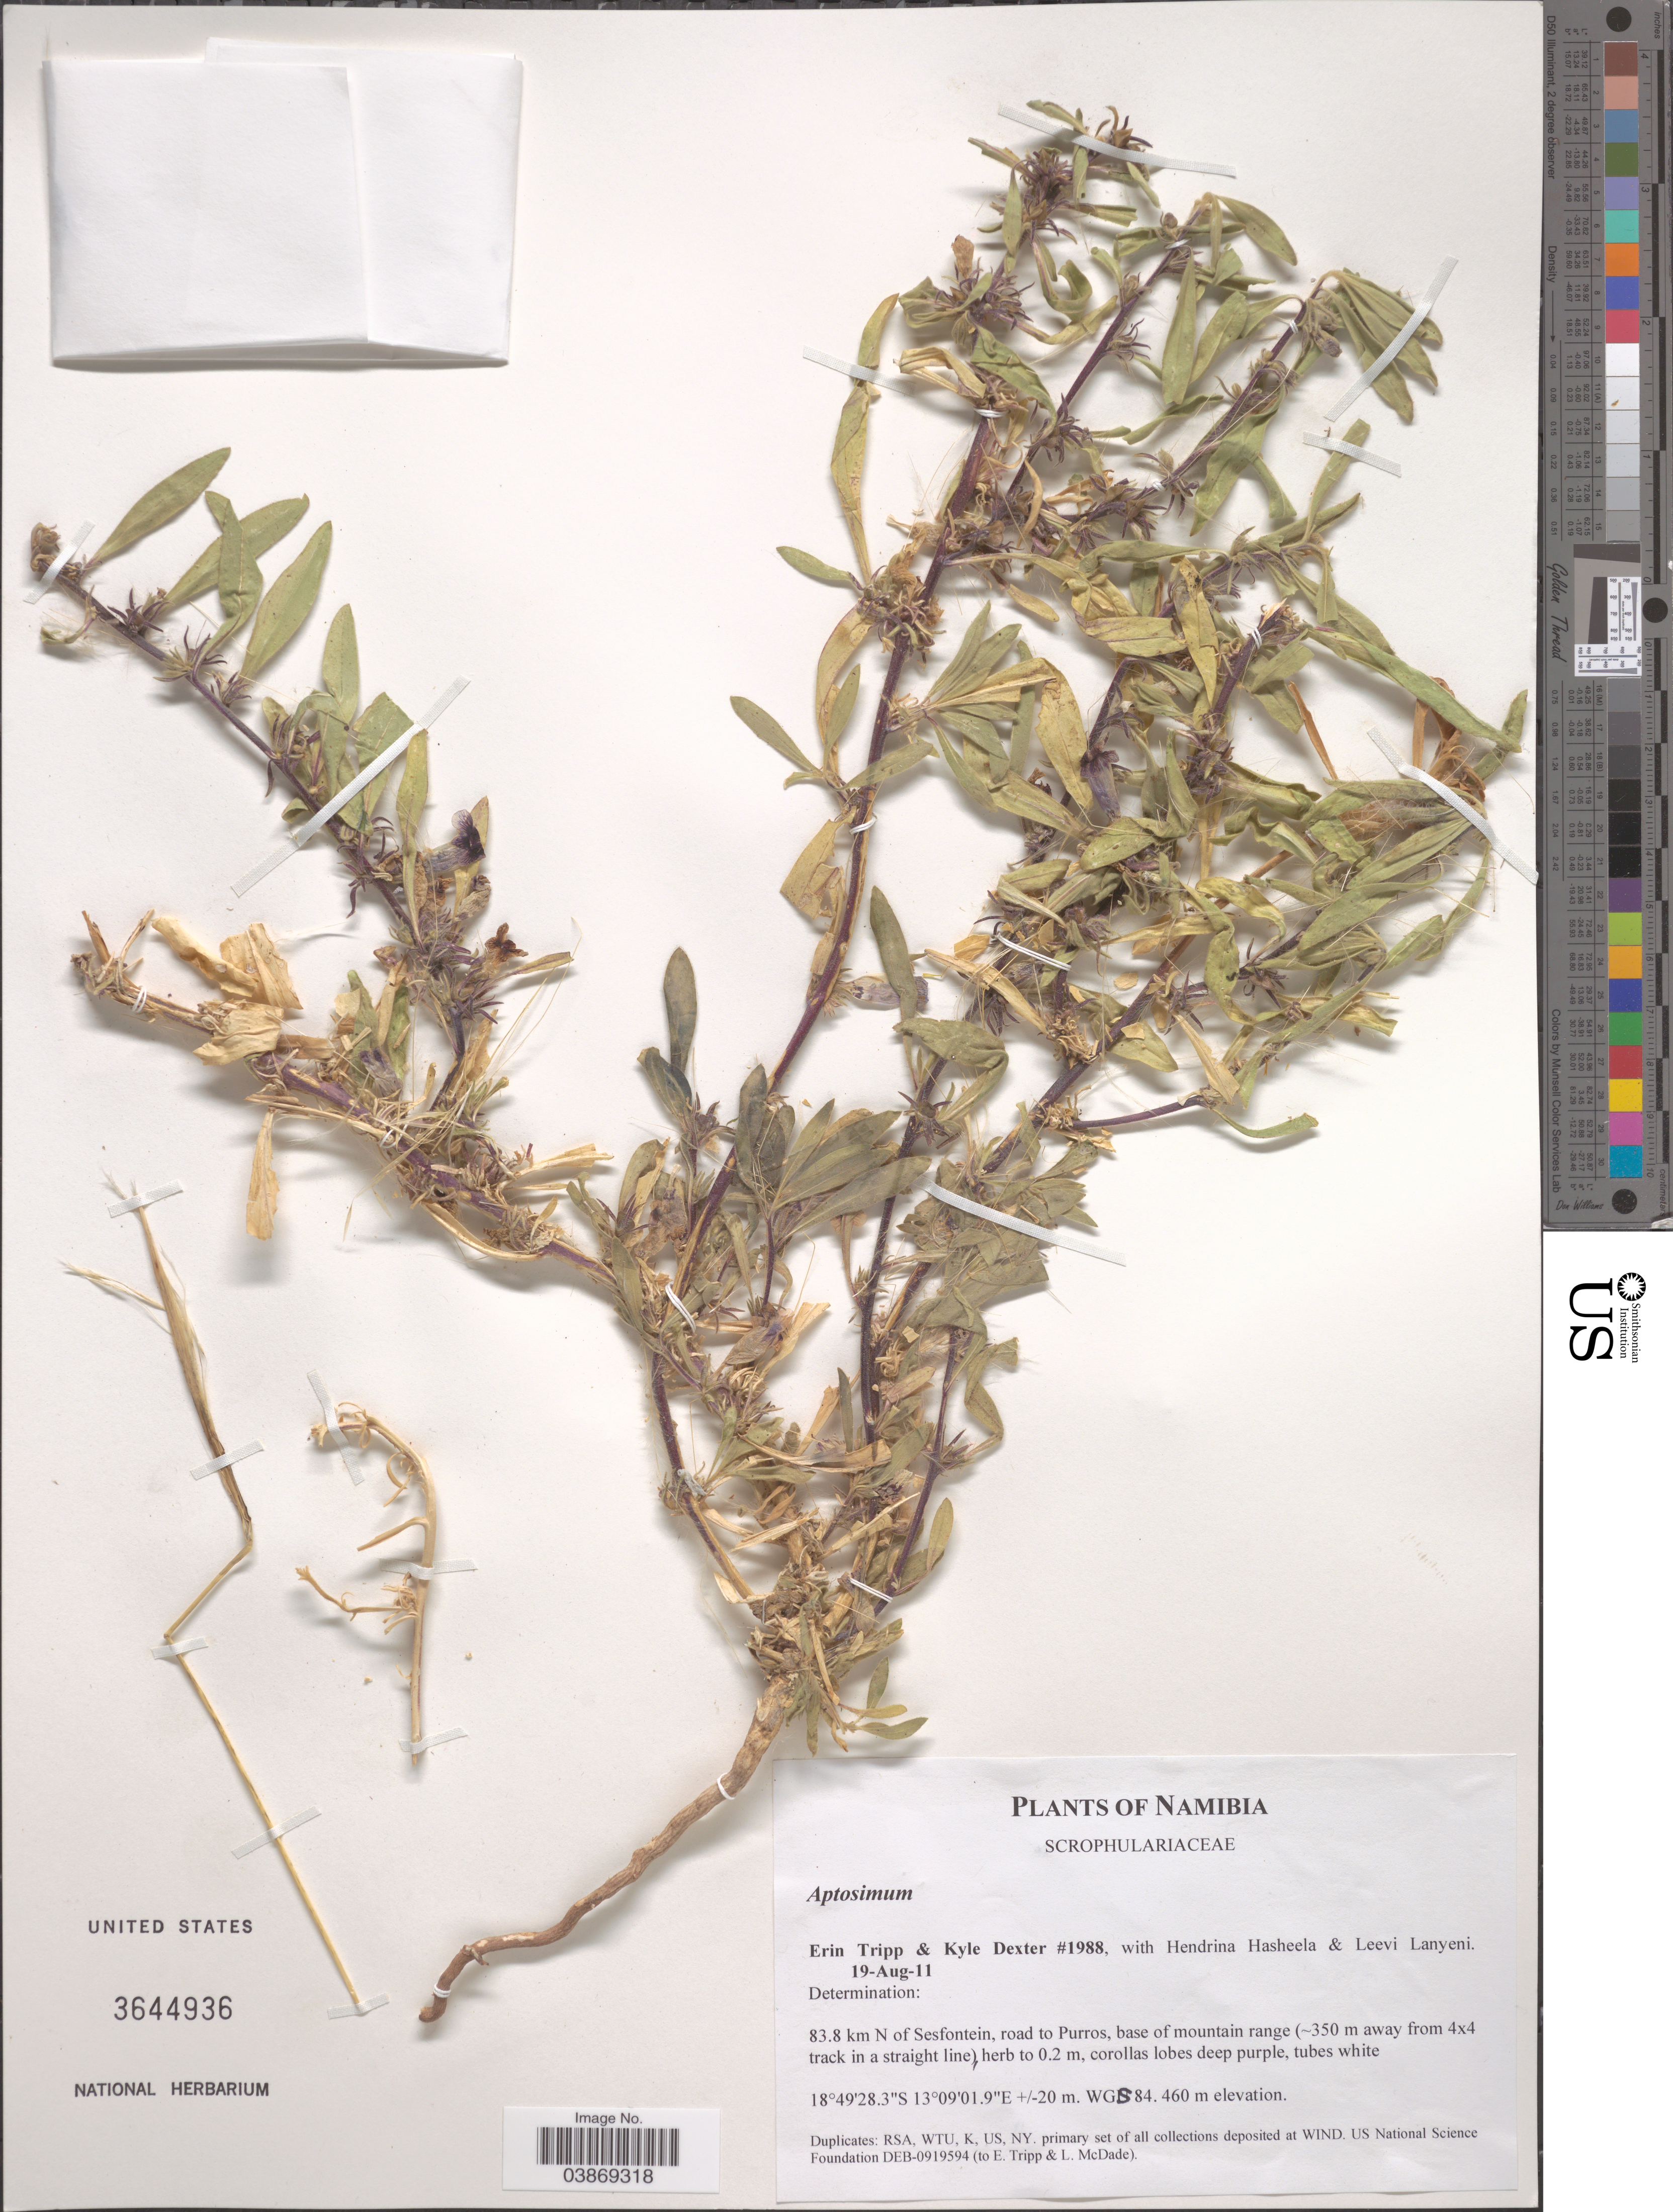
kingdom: Plantae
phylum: Tracheophyta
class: Magnoliopsida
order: Lamiales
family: Scrophulariaceae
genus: Aptosimum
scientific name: Aptosimum sp.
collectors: E. Tripp, K. Dexter, H. Hasheela & L. Lanyeni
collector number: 1988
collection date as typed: Transcribed d/m/y: 19/8/11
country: Namibia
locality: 83.8 km N of Sesfontein, road to Purros. WGS 84.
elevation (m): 460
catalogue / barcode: US 3644936